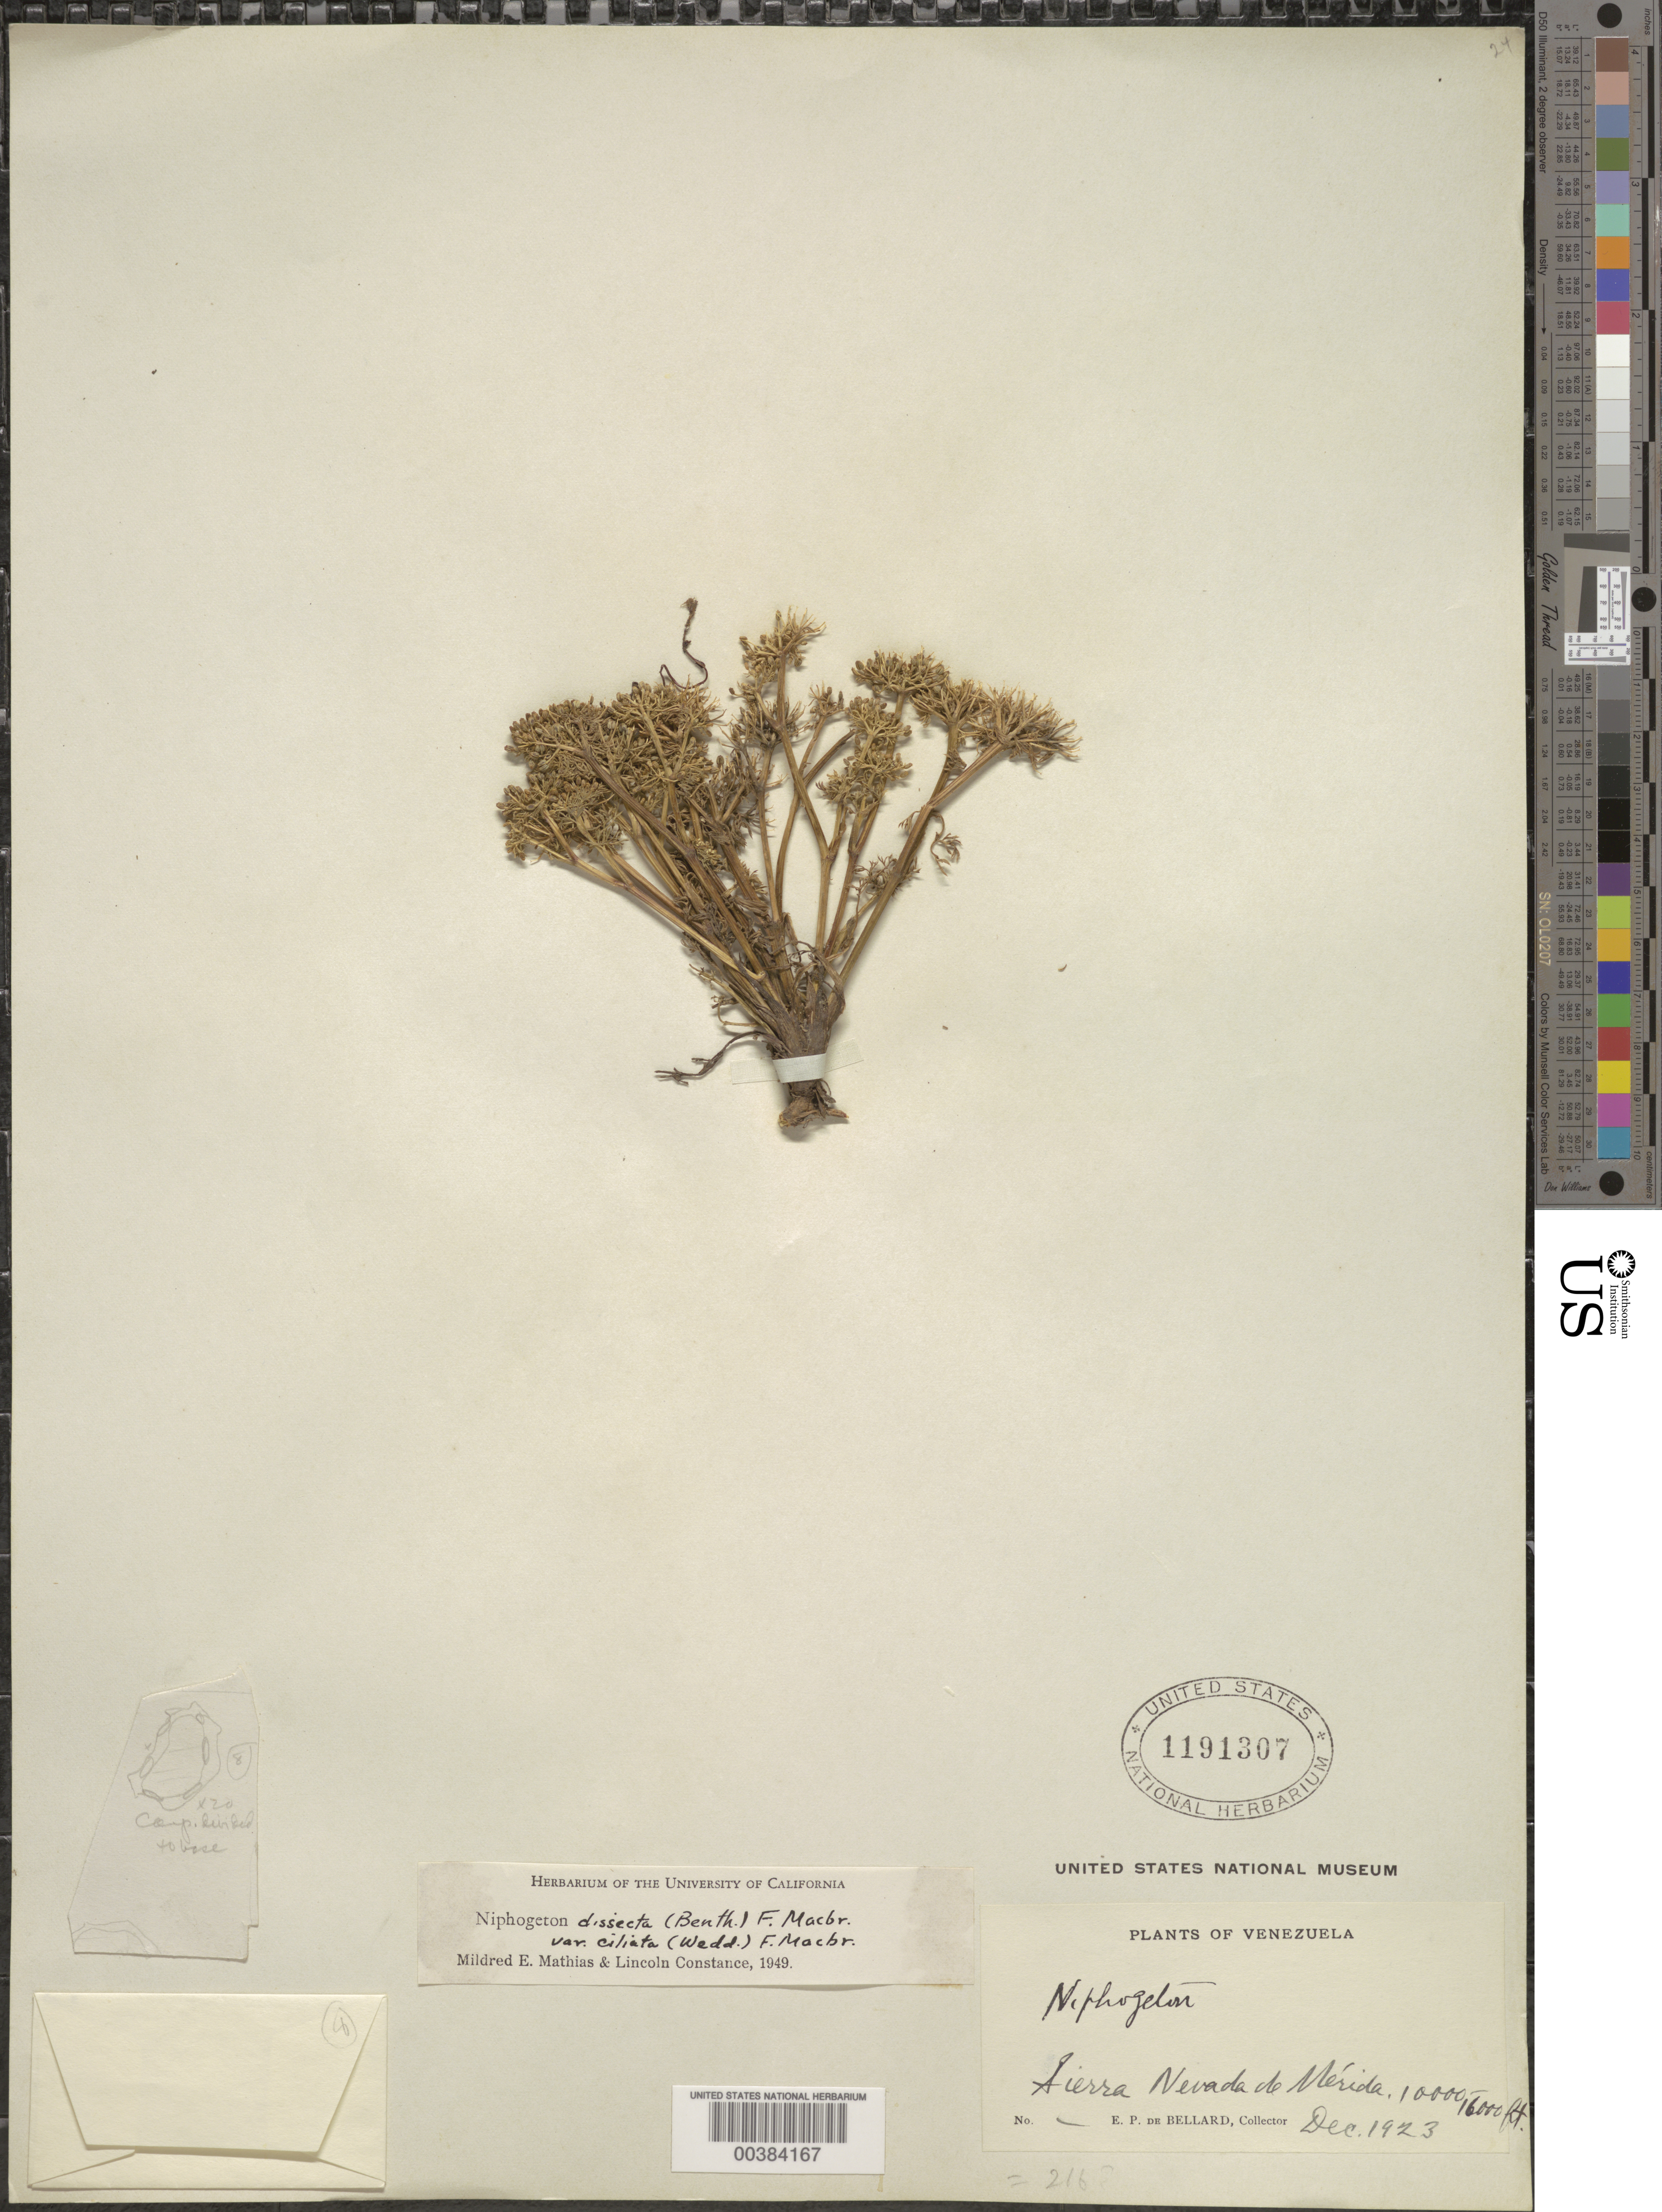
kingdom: Plantae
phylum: Tracheophyta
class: Magnoliopsida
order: Apiales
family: Apiaceae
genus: Niphogeton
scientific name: Niphogeton dissecta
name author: (Benth.) J.F. Macbr.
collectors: E. de Bellard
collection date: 1923-12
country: Venezuela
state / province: Mérida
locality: Sierra Nevada de Mérida.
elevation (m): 3048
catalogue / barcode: US 1191307